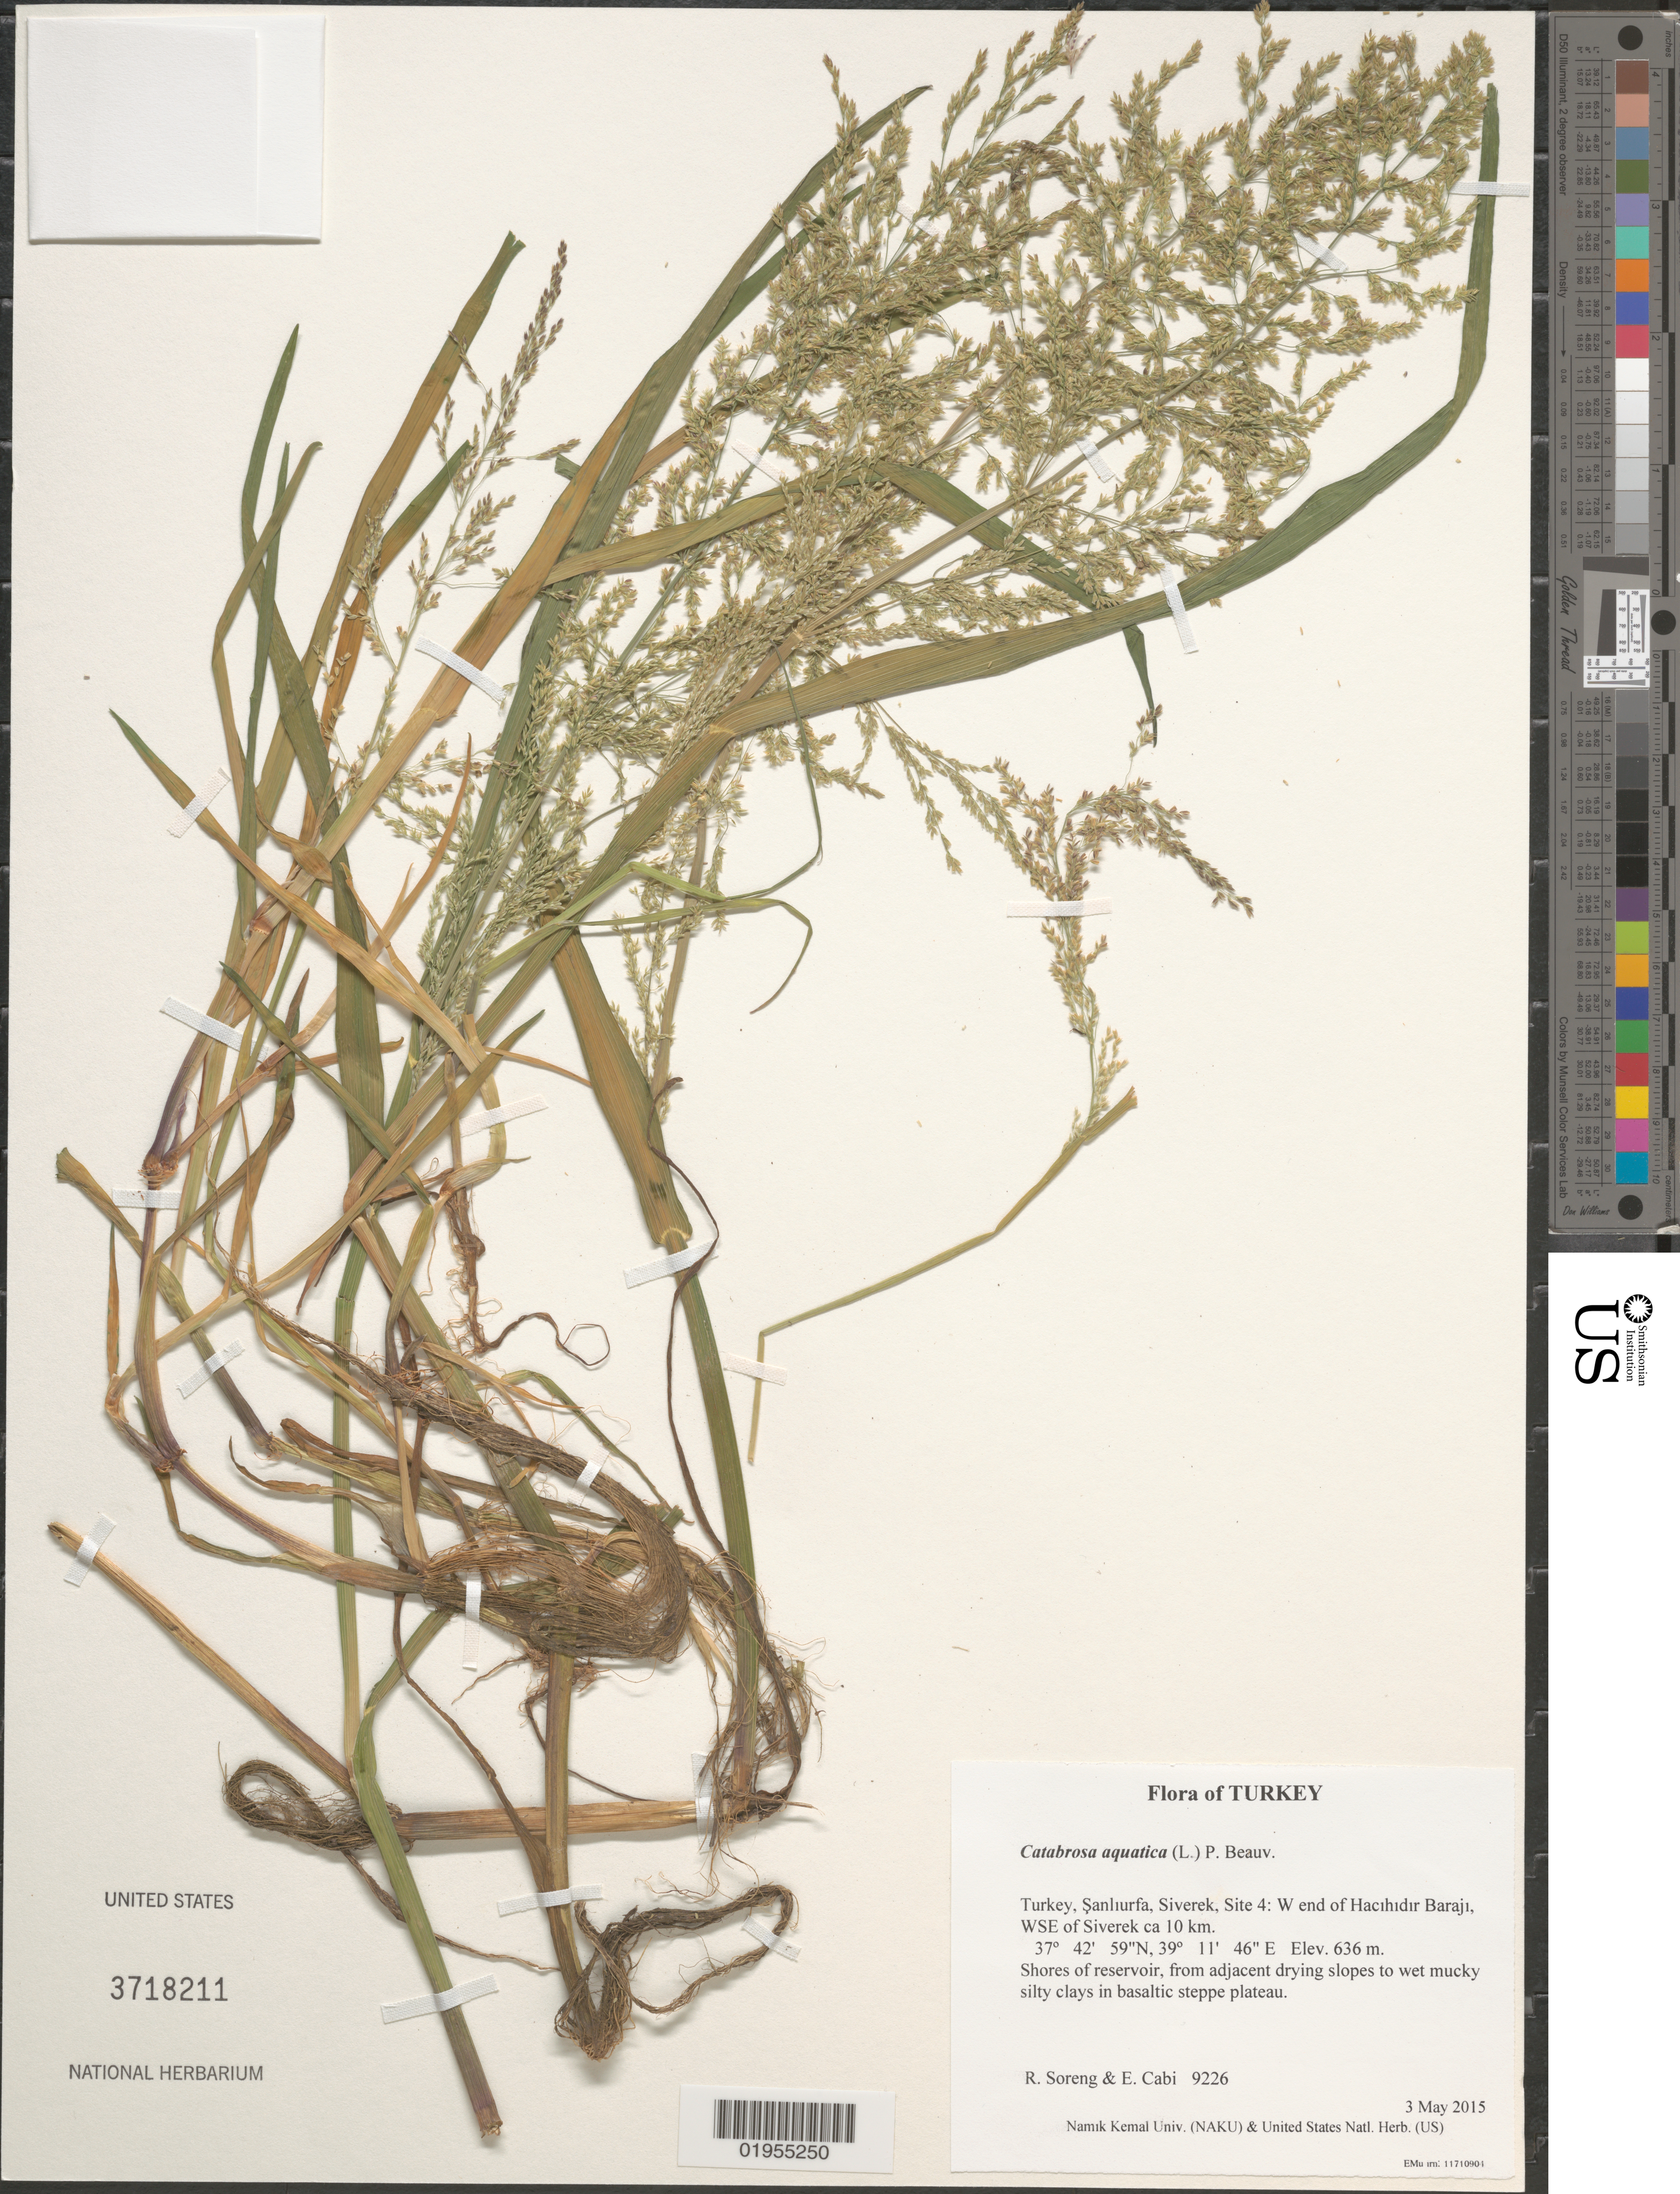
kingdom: Plantae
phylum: Tracheophyta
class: Liliopsida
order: Poales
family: Poaceae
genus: Catabrosa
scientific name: Catabrosa aquatica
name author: (L.) P. Beauv.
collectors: R. J. Soreng & E. Cabi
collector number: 9226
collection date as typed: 2015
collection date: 2015-05-03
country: Turkey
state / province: Sanliurfa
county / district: Siverek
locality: Site 4: W end of Hacihidir Baraji, WSE of Siverek ca 10 km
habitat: Shores of reservoir, from adjacent drying slopes to wet mucky slity clays in basaltic steppe plateau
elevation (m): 636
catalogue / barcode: US 3718211